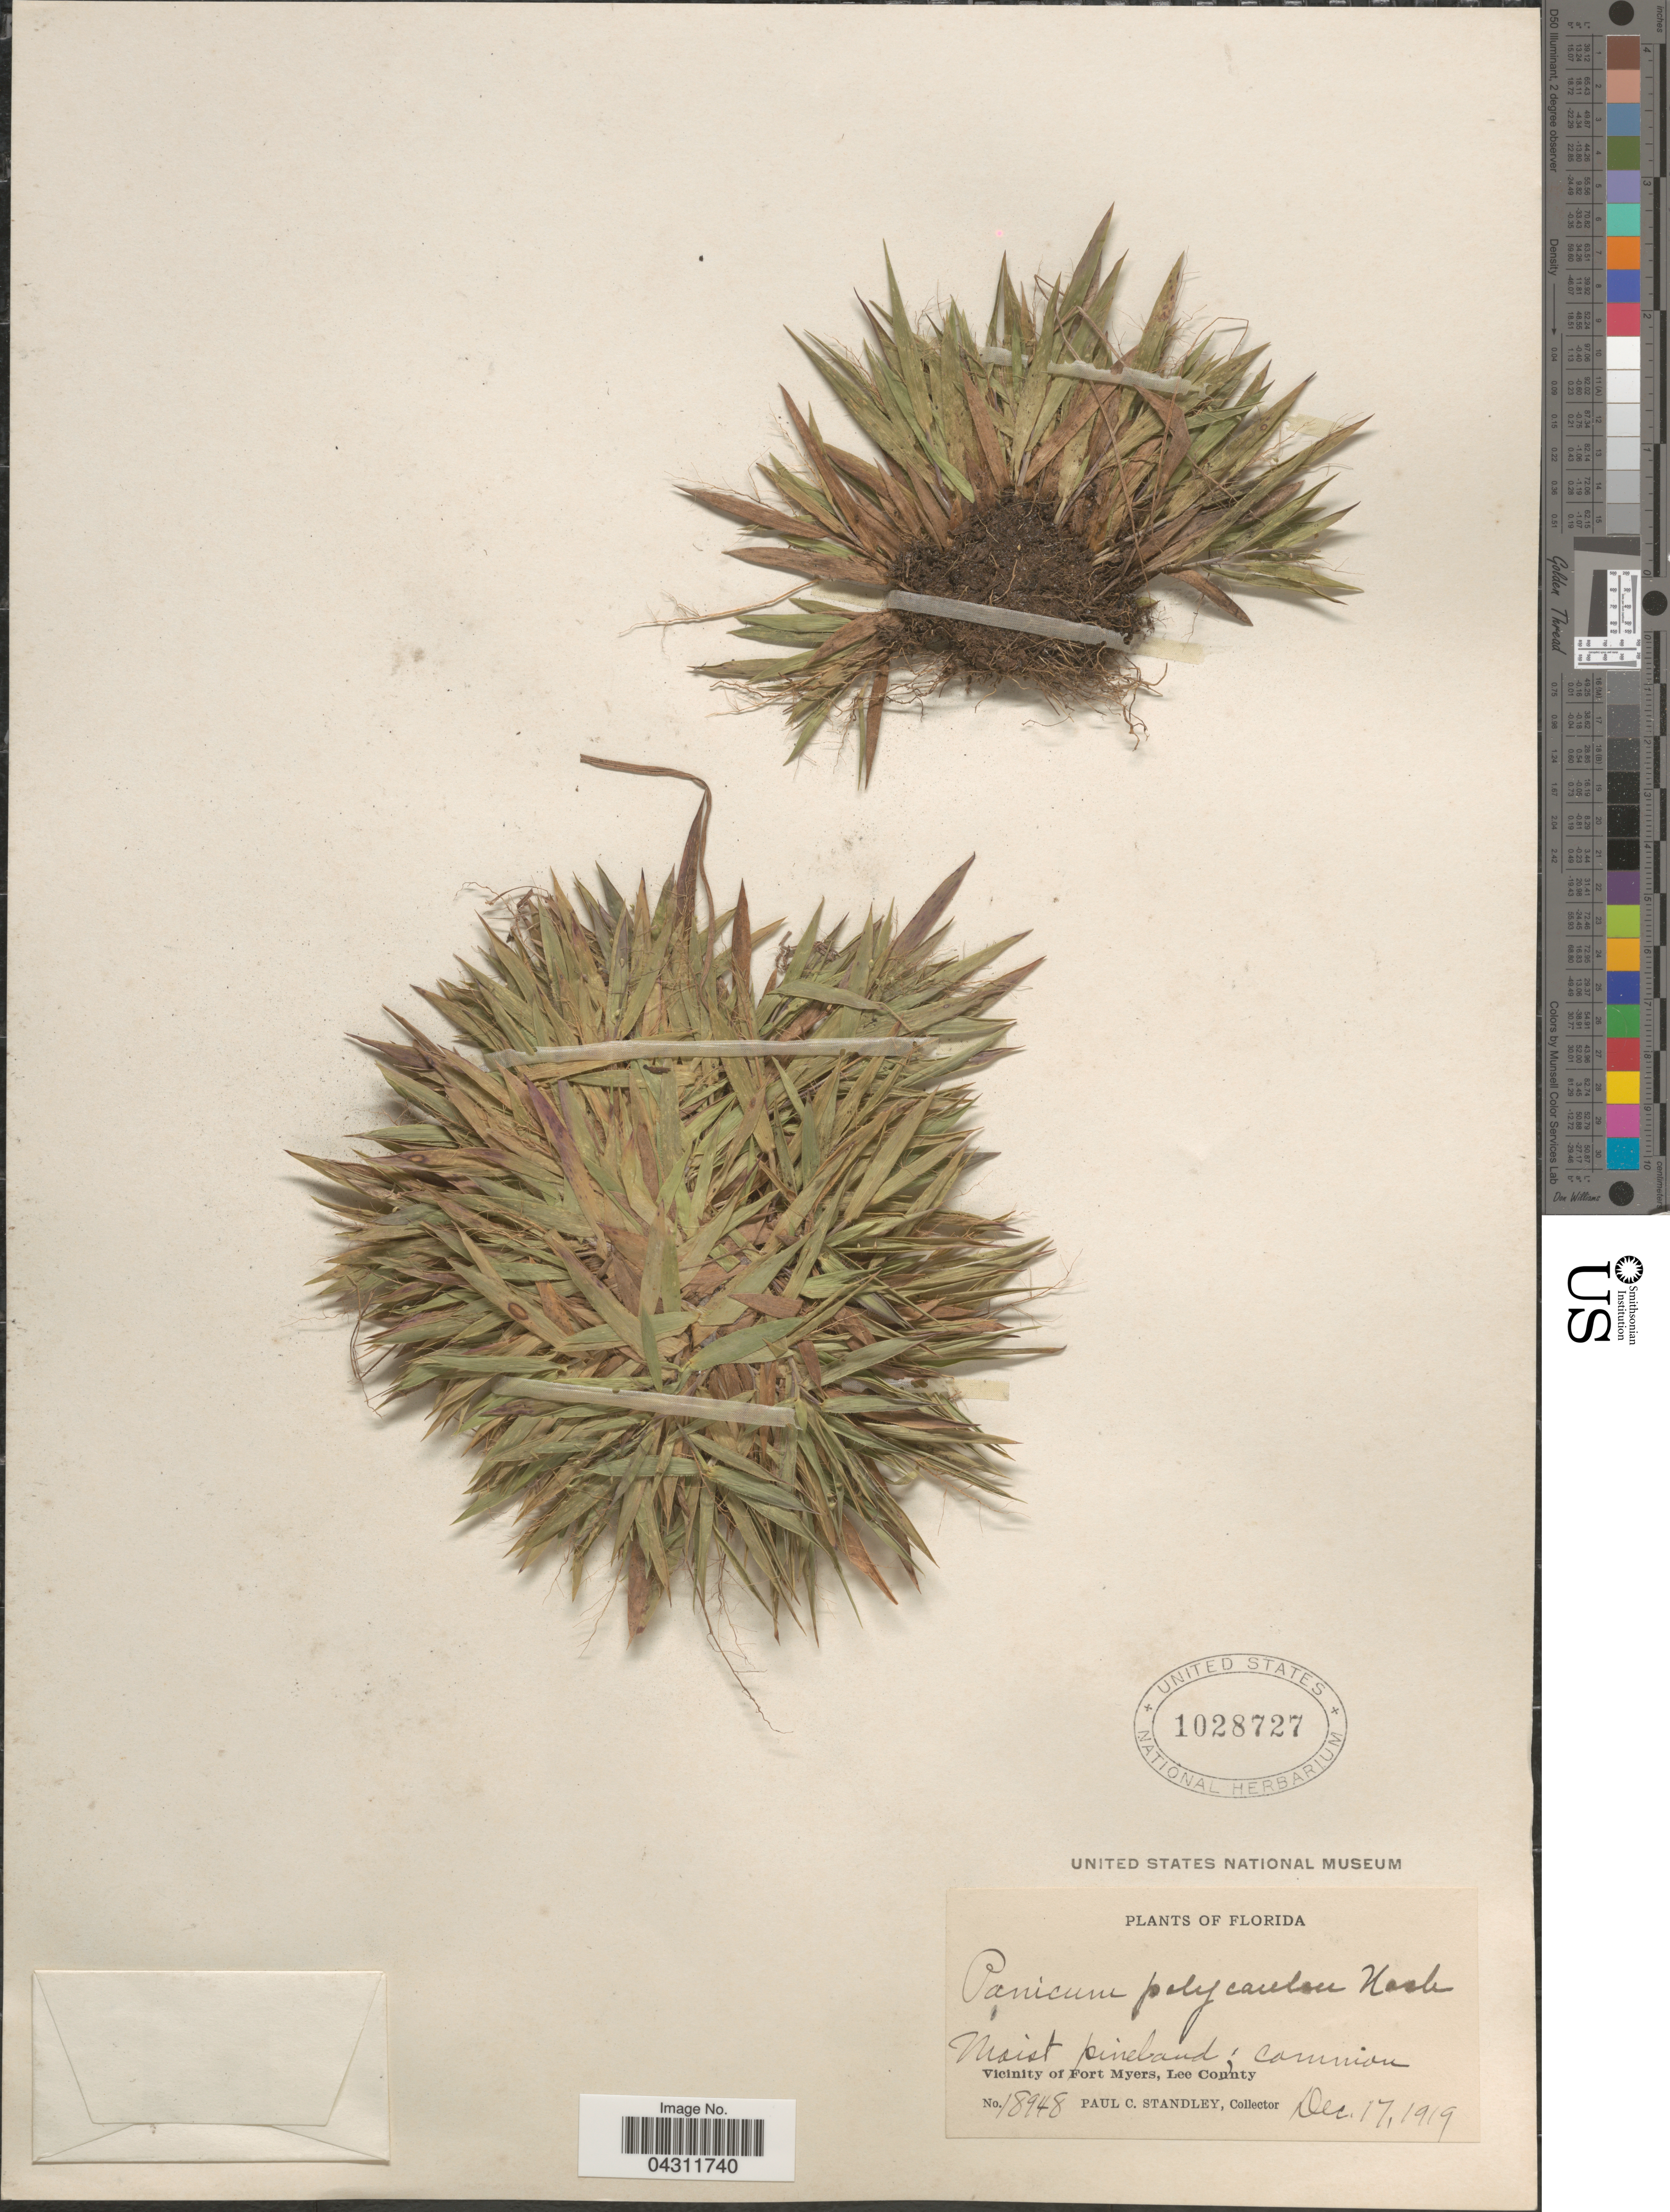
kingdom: Plantae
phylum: Tracheophyta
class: Liliopsida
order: Poales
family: Poaceae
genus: Dichanthelium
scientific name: Dichanthelium strigosum var. glabrescens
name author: (Griseb.) Freckmann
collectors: P. C. Standley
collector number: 18948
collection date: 1919-12-17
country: United States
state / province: Florida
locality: Vicinity of Fort Myers, Lee County.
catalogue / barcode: US 1028727